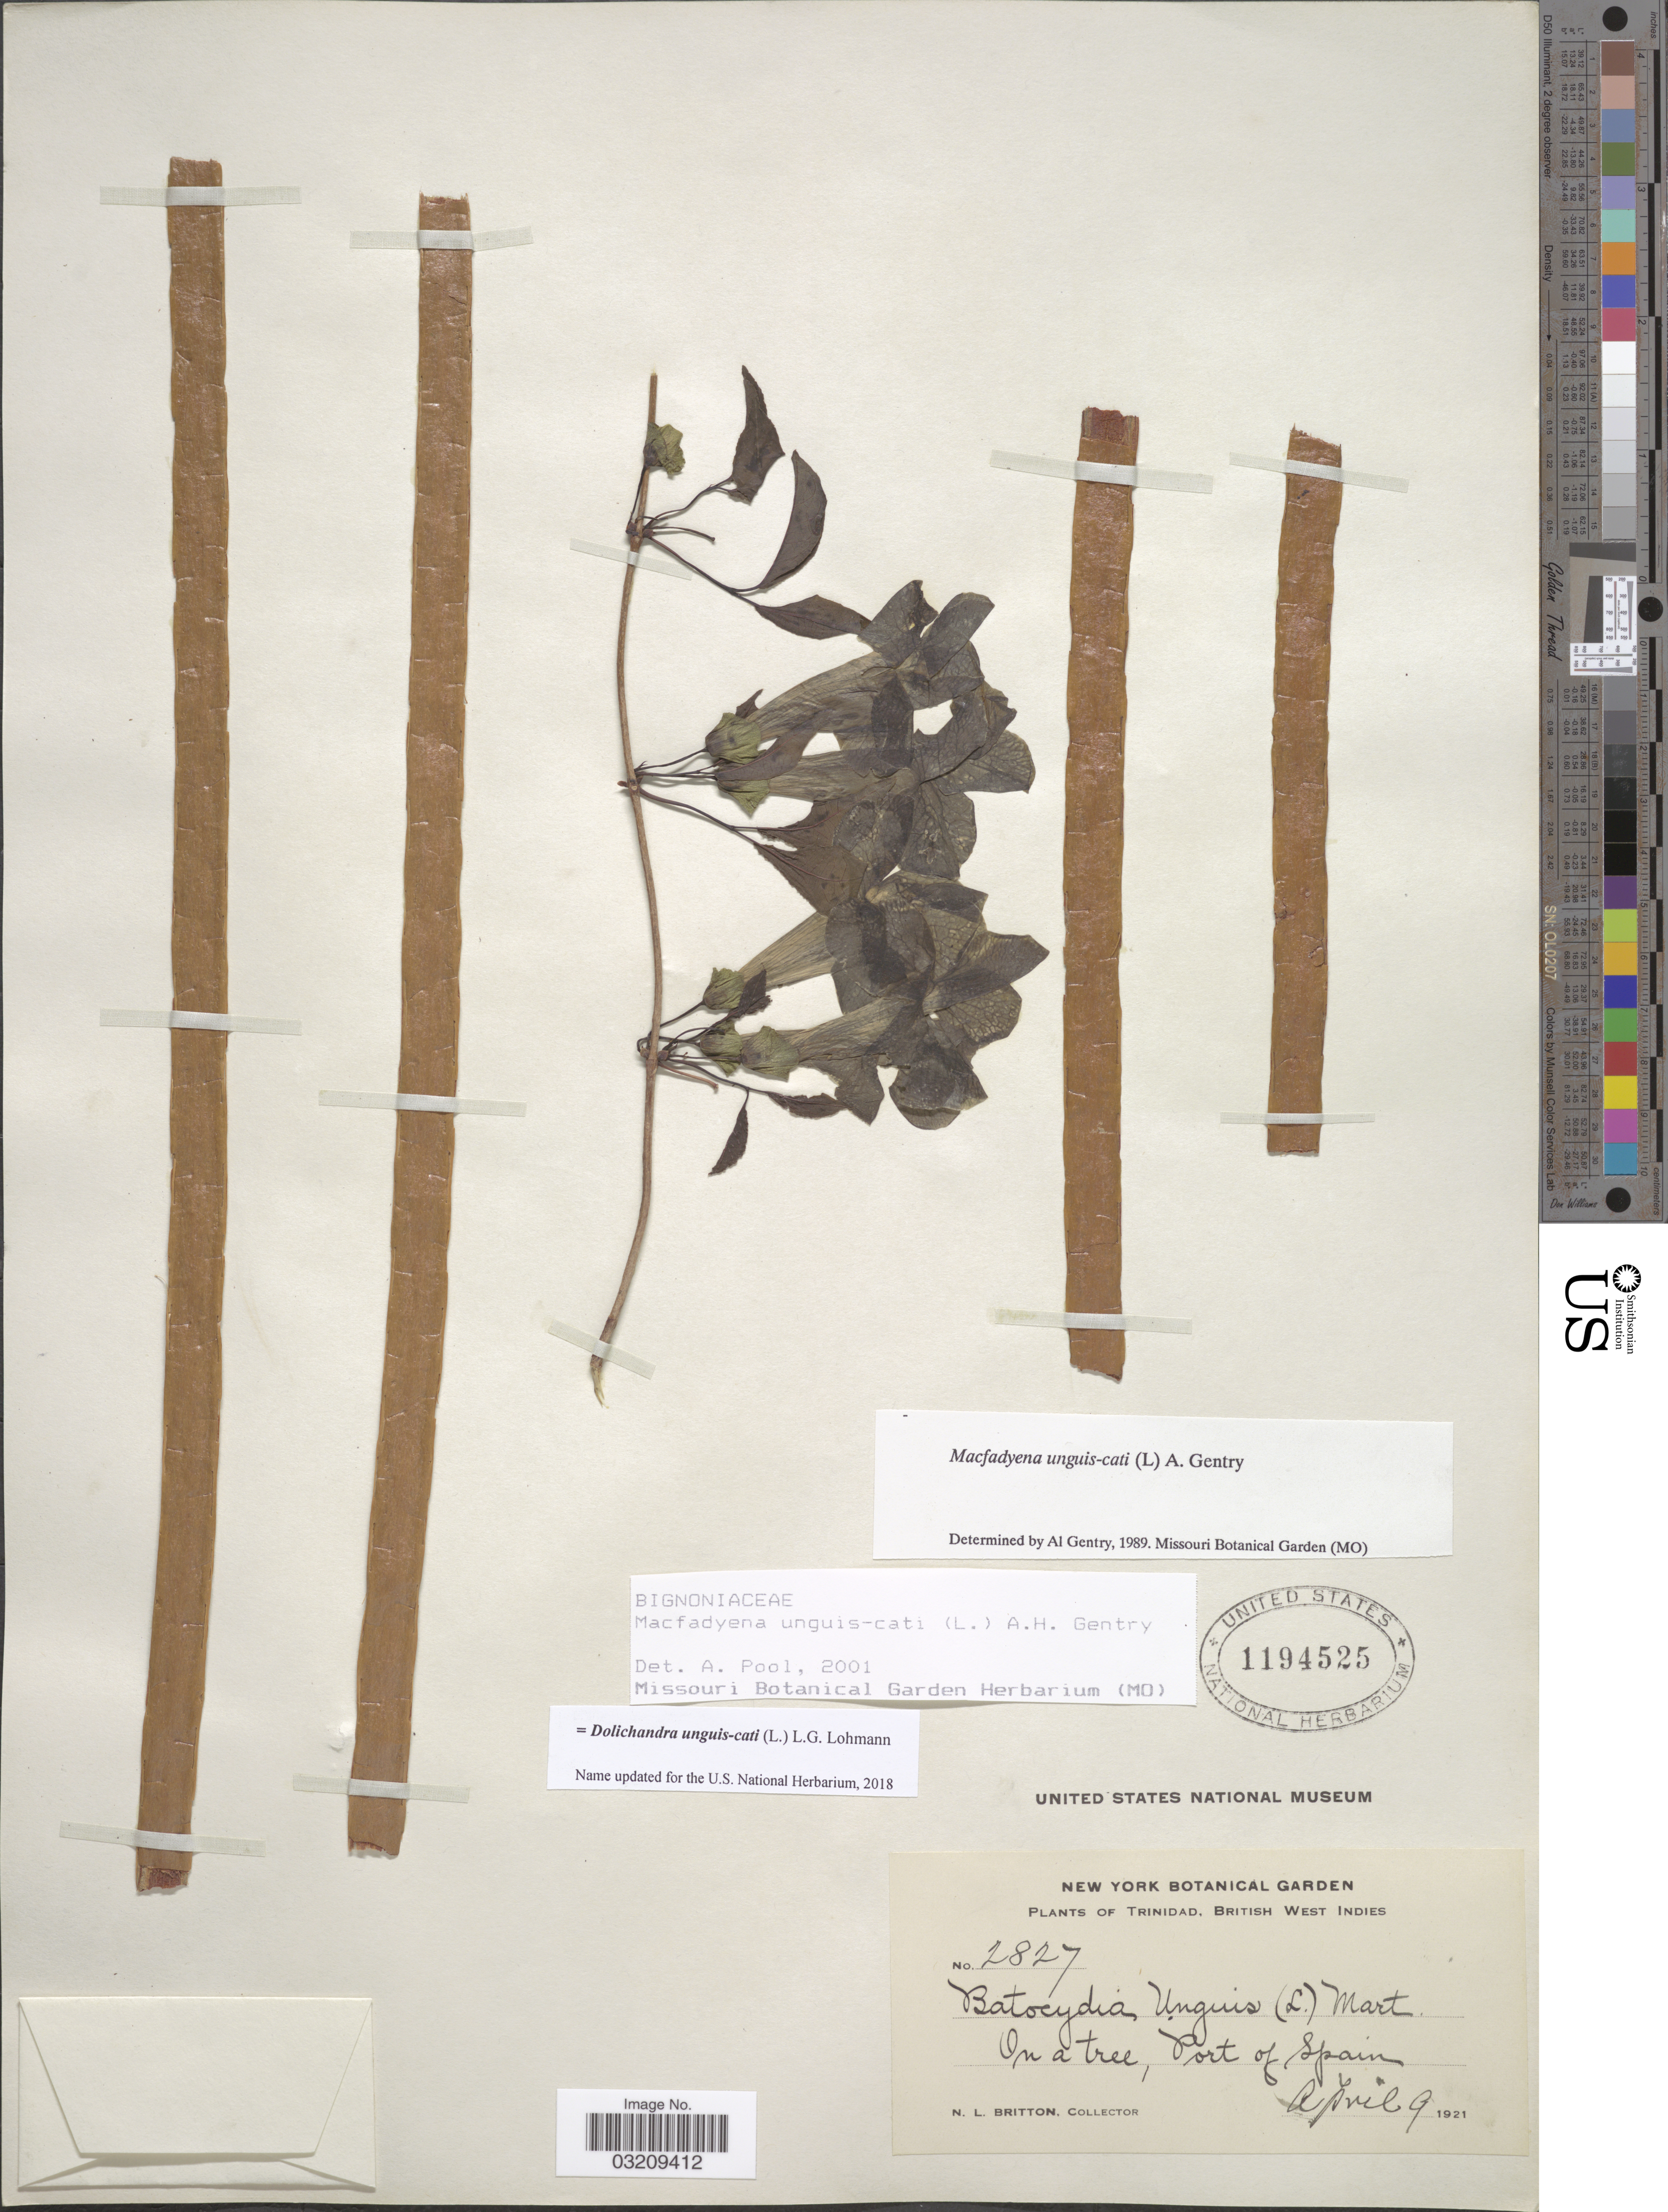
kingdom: Plantae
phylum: Tracheophyta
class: Magnoliopsida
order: Lamiales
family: Bignoniaceae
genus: Dolichandra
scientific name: Dolichandra unguis-cati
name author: (L.) L.G. Lohmann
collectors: N. Britton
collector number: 2827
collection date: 1921-04-09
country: Trinidad and Tobago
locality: Trinidad. British West Indies. Port of Spain.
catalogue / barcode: US 114525